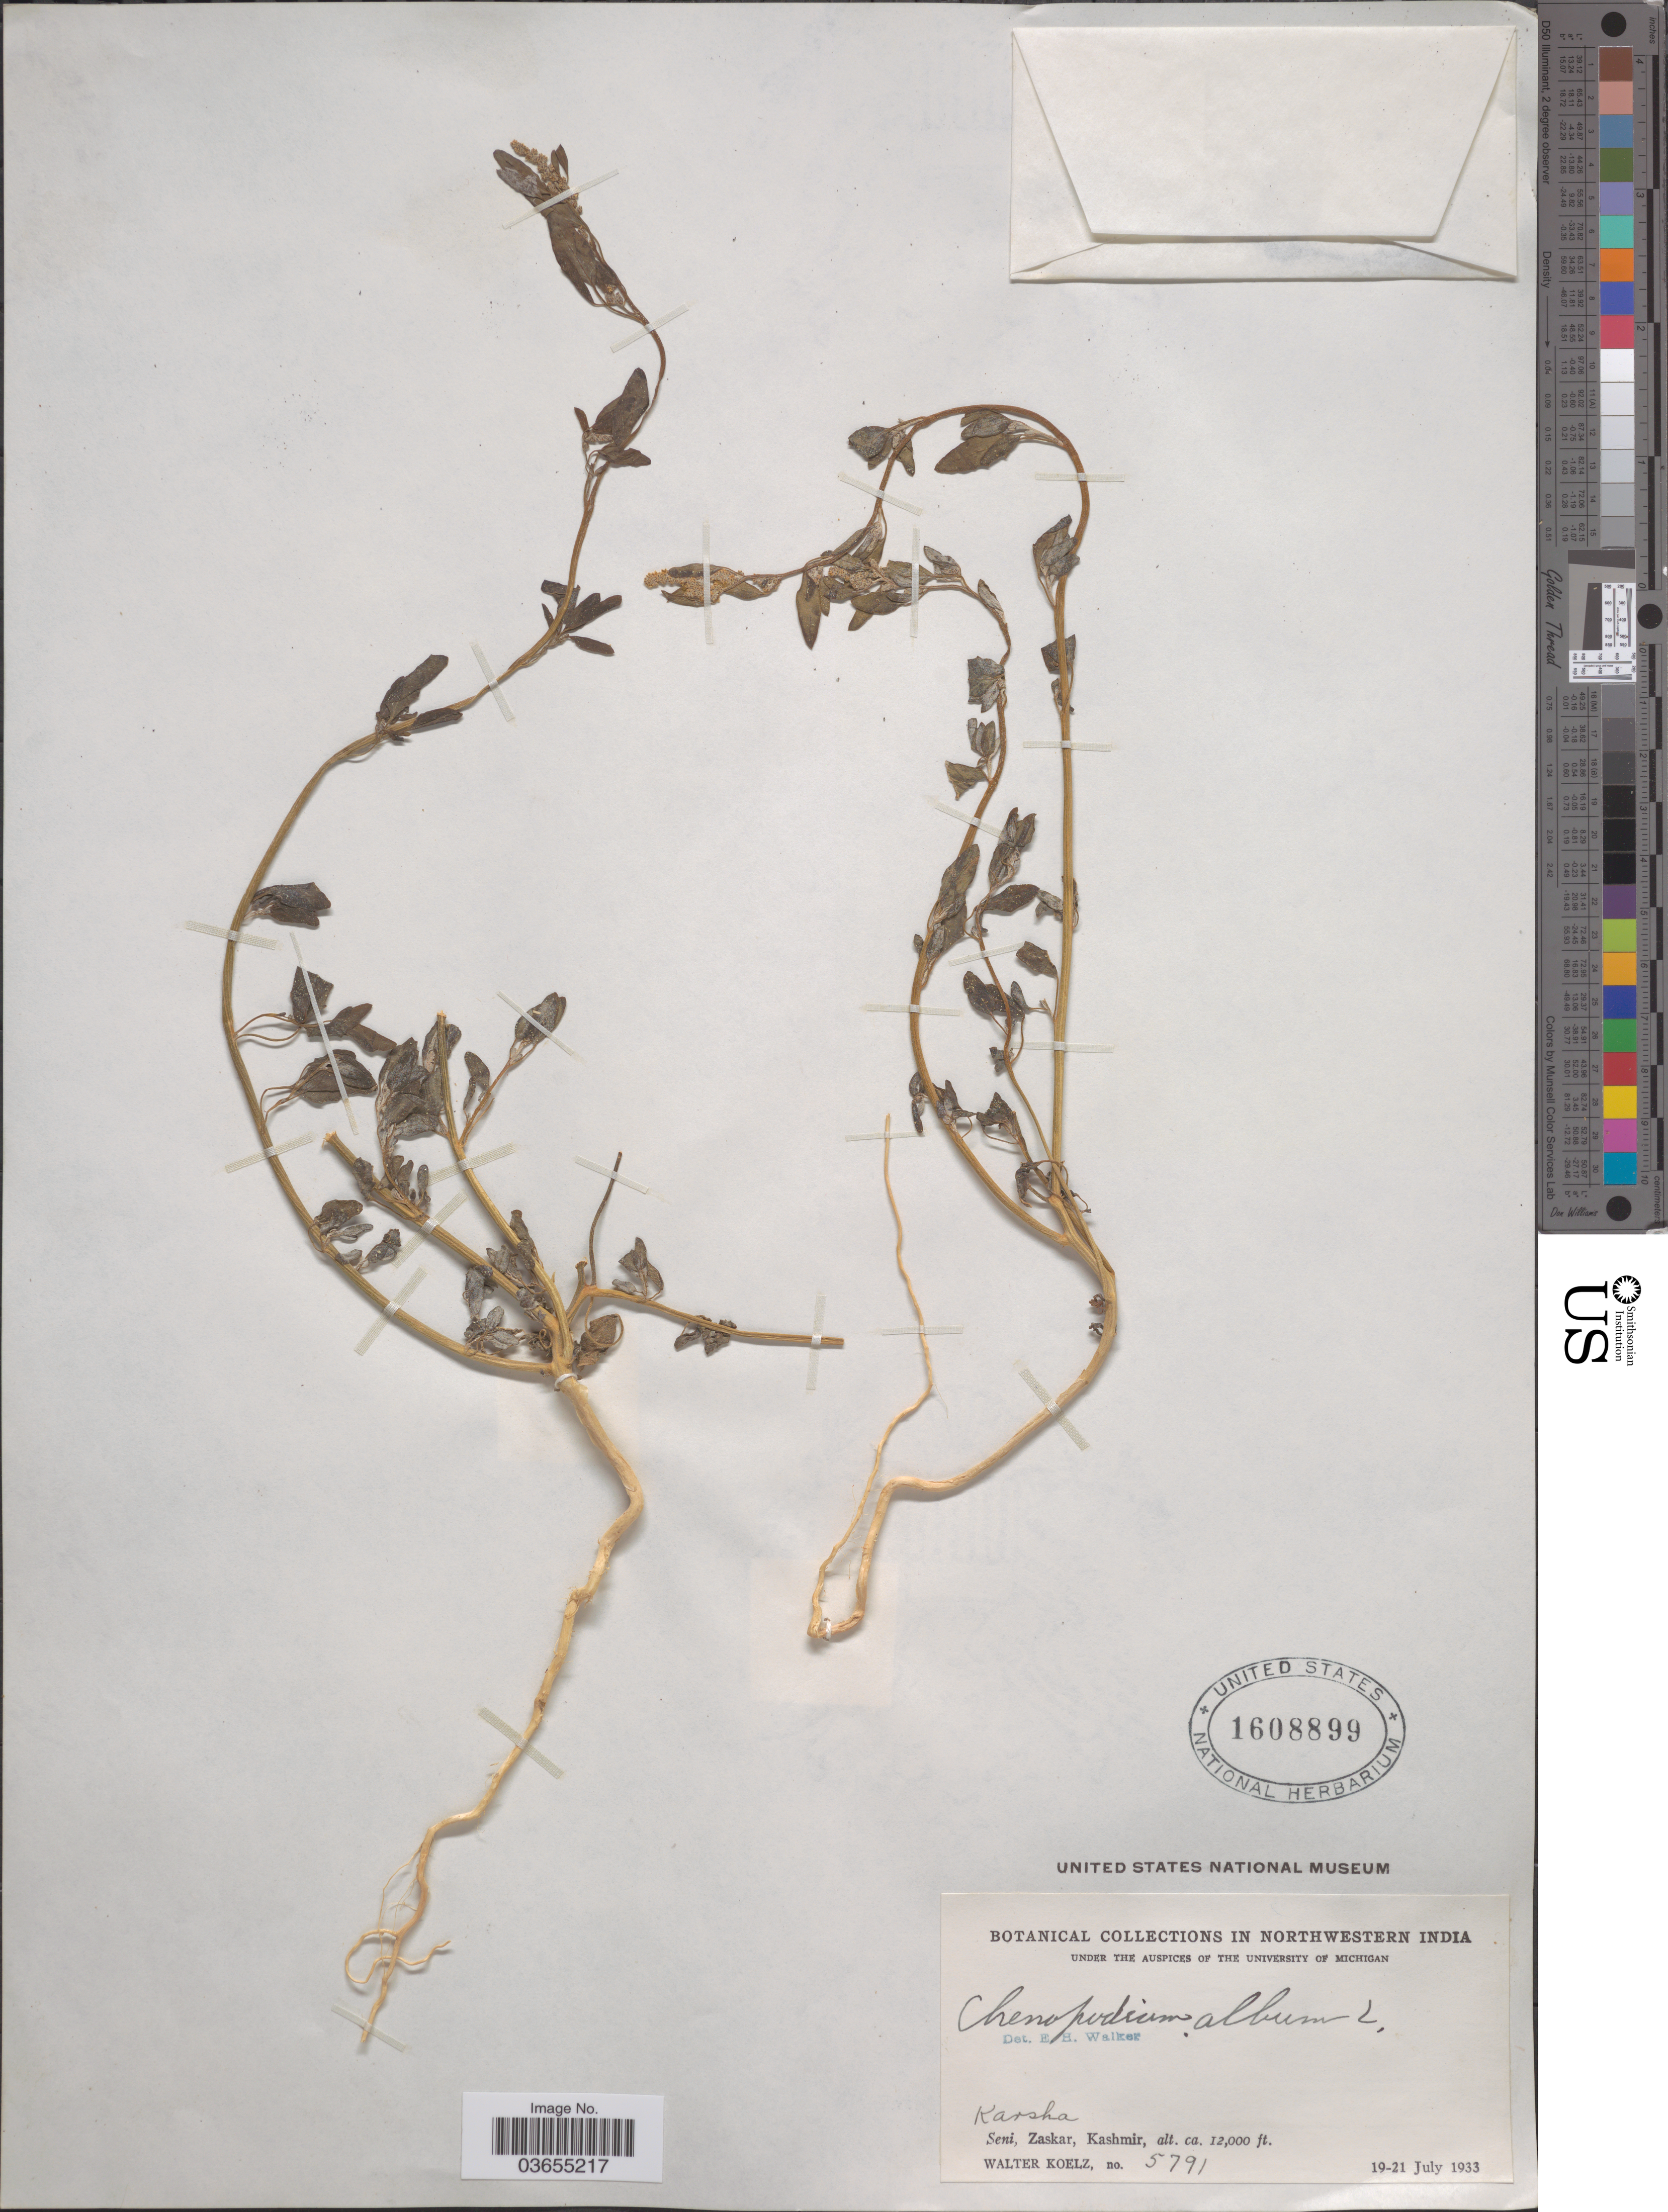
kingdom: Plantae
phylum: Tracheophyta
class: Magnoliopsida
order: Caryophyllales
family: Amaranthaceae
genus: Chenopodium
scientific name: Chenopodium album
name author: L.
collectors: W. N. Koelz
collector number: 5791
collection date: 1933-07-19/1933-07-21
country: India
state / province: Jammu and Kashmir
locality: Northwestern India. Karsha. Seni, Zaskar, Kashmir.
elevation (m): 3658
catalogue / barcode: US 1608899